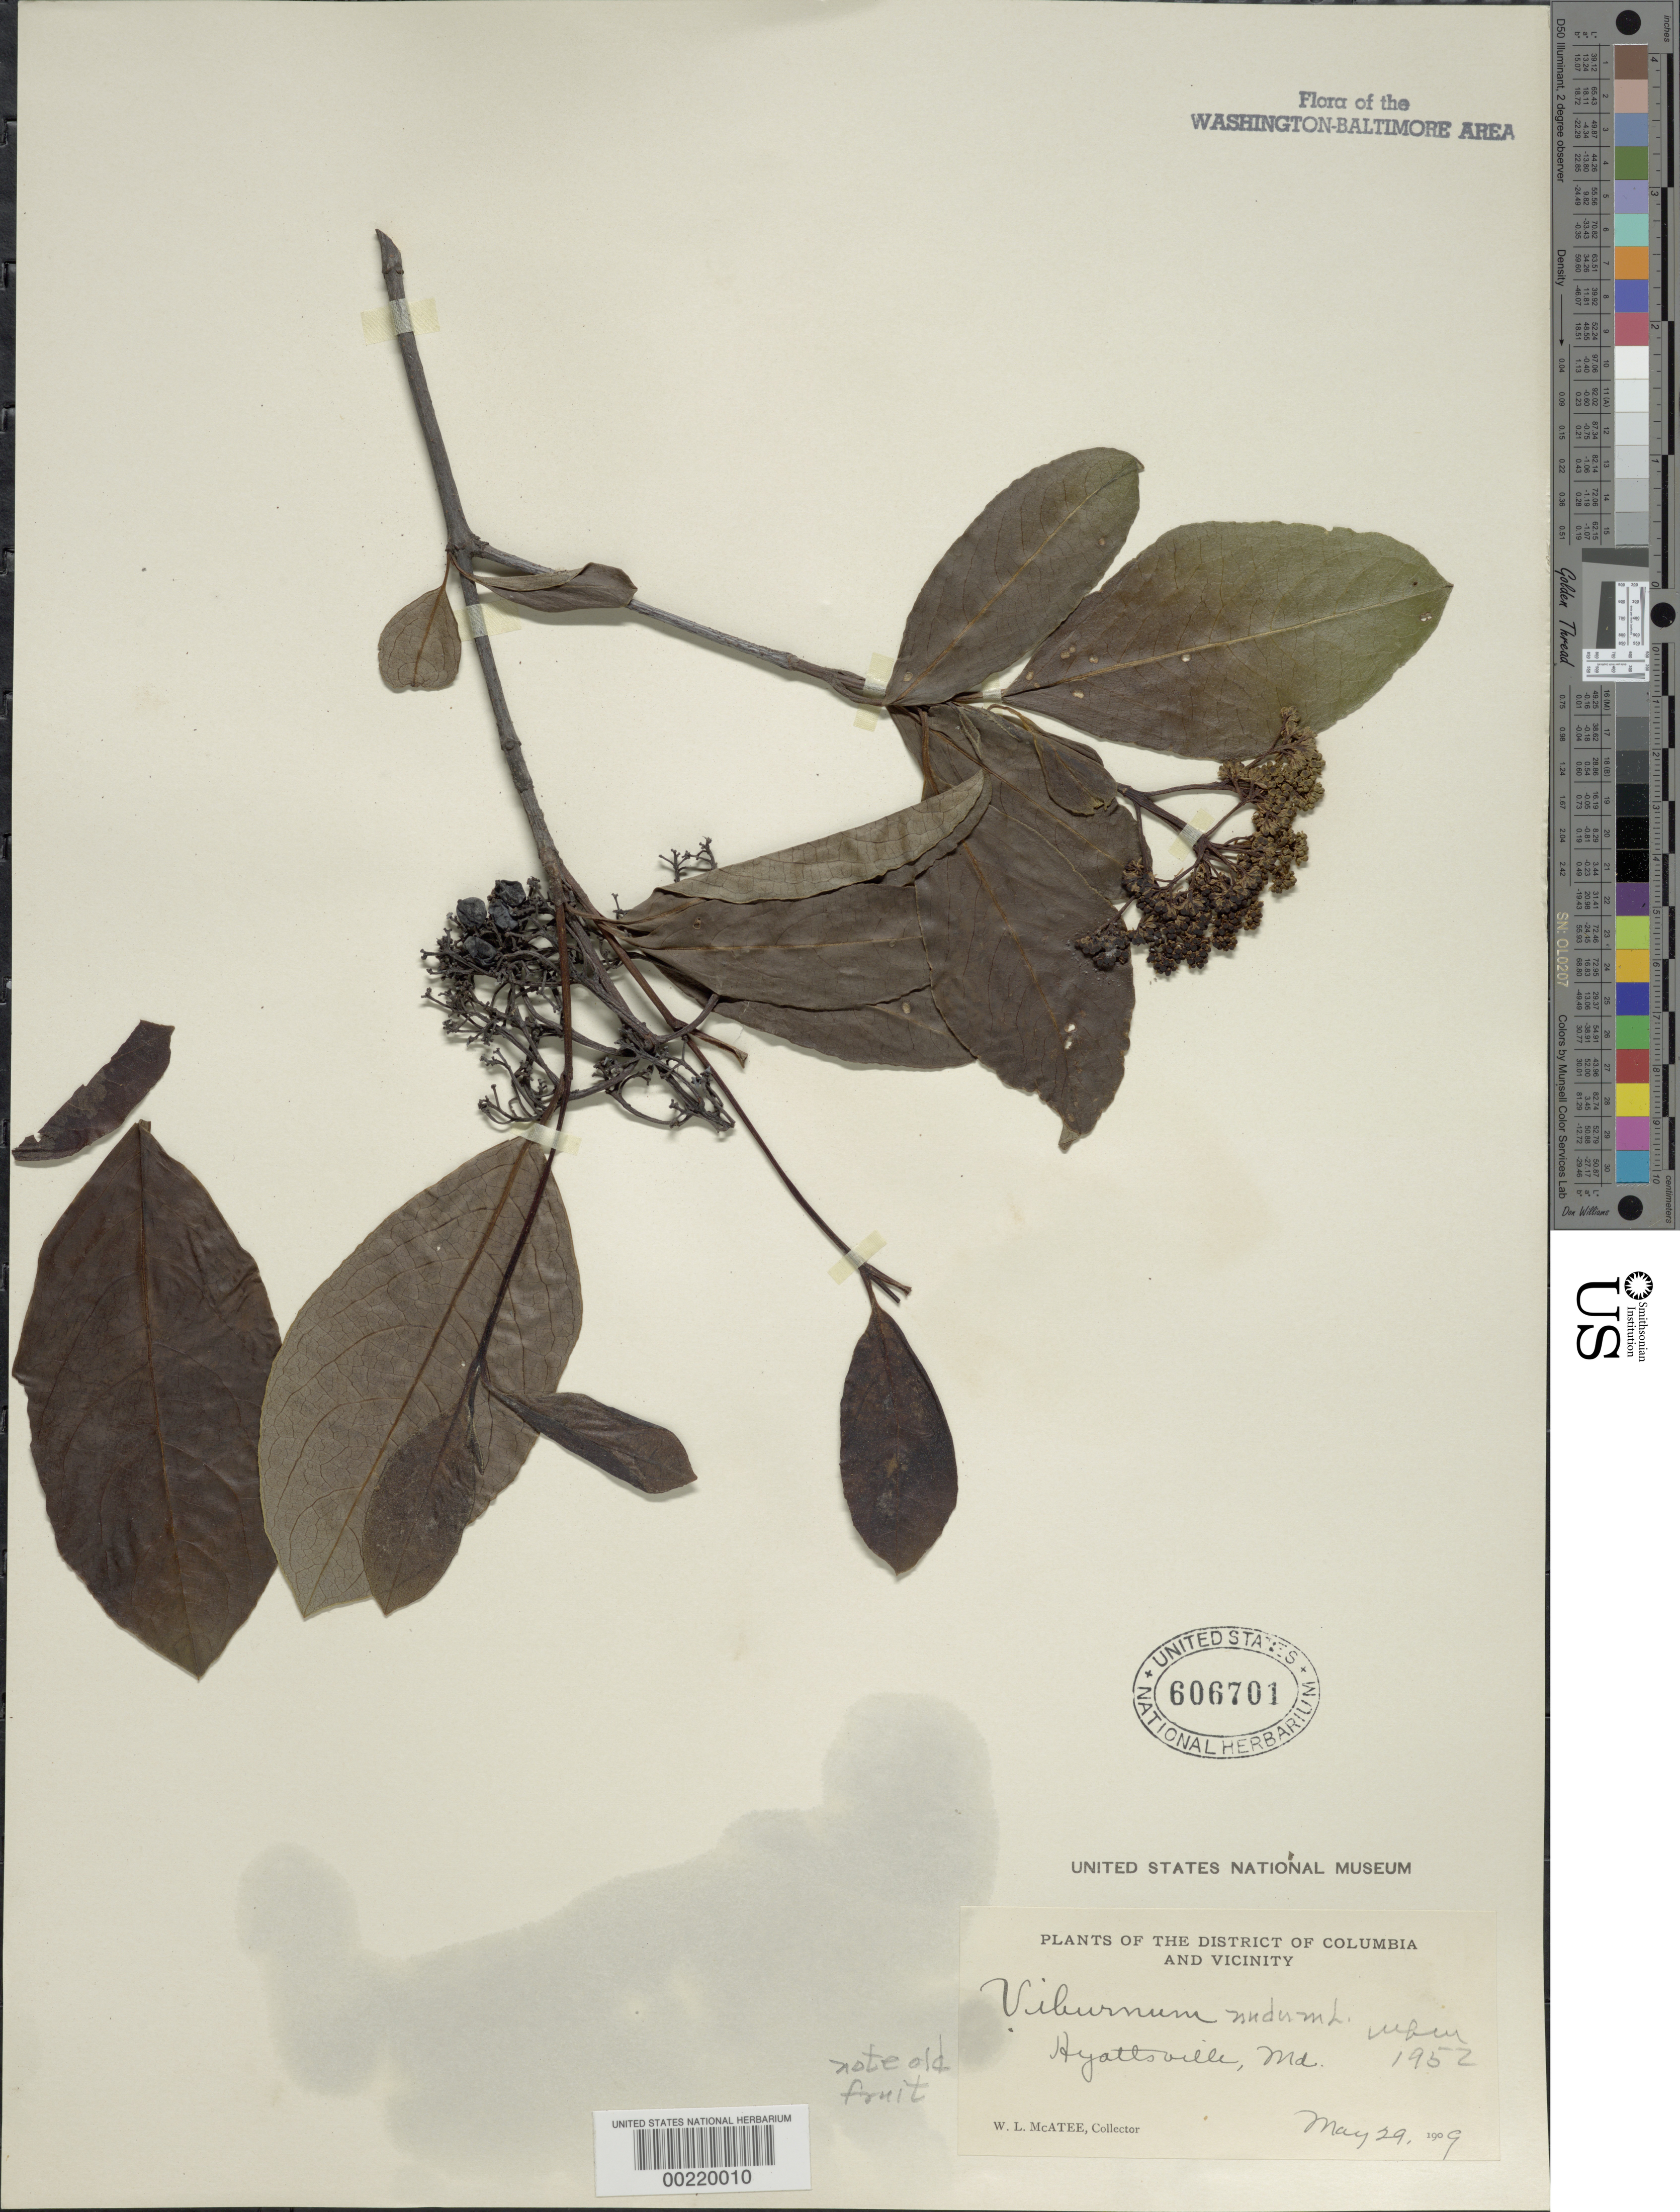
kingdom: Plantae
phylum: Tracheophyta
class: Magnoliopsida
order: Dipsacales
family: Viburnaceae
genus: Viburnum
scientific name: Viburnum nudum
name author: L.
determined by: McAtee, W. L.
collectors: W. McAtee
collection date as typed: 29 May 1909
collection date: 1909-05-29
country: United States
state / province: Maryland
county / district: Prince George's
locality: Hyattsville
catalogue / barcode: US 606701